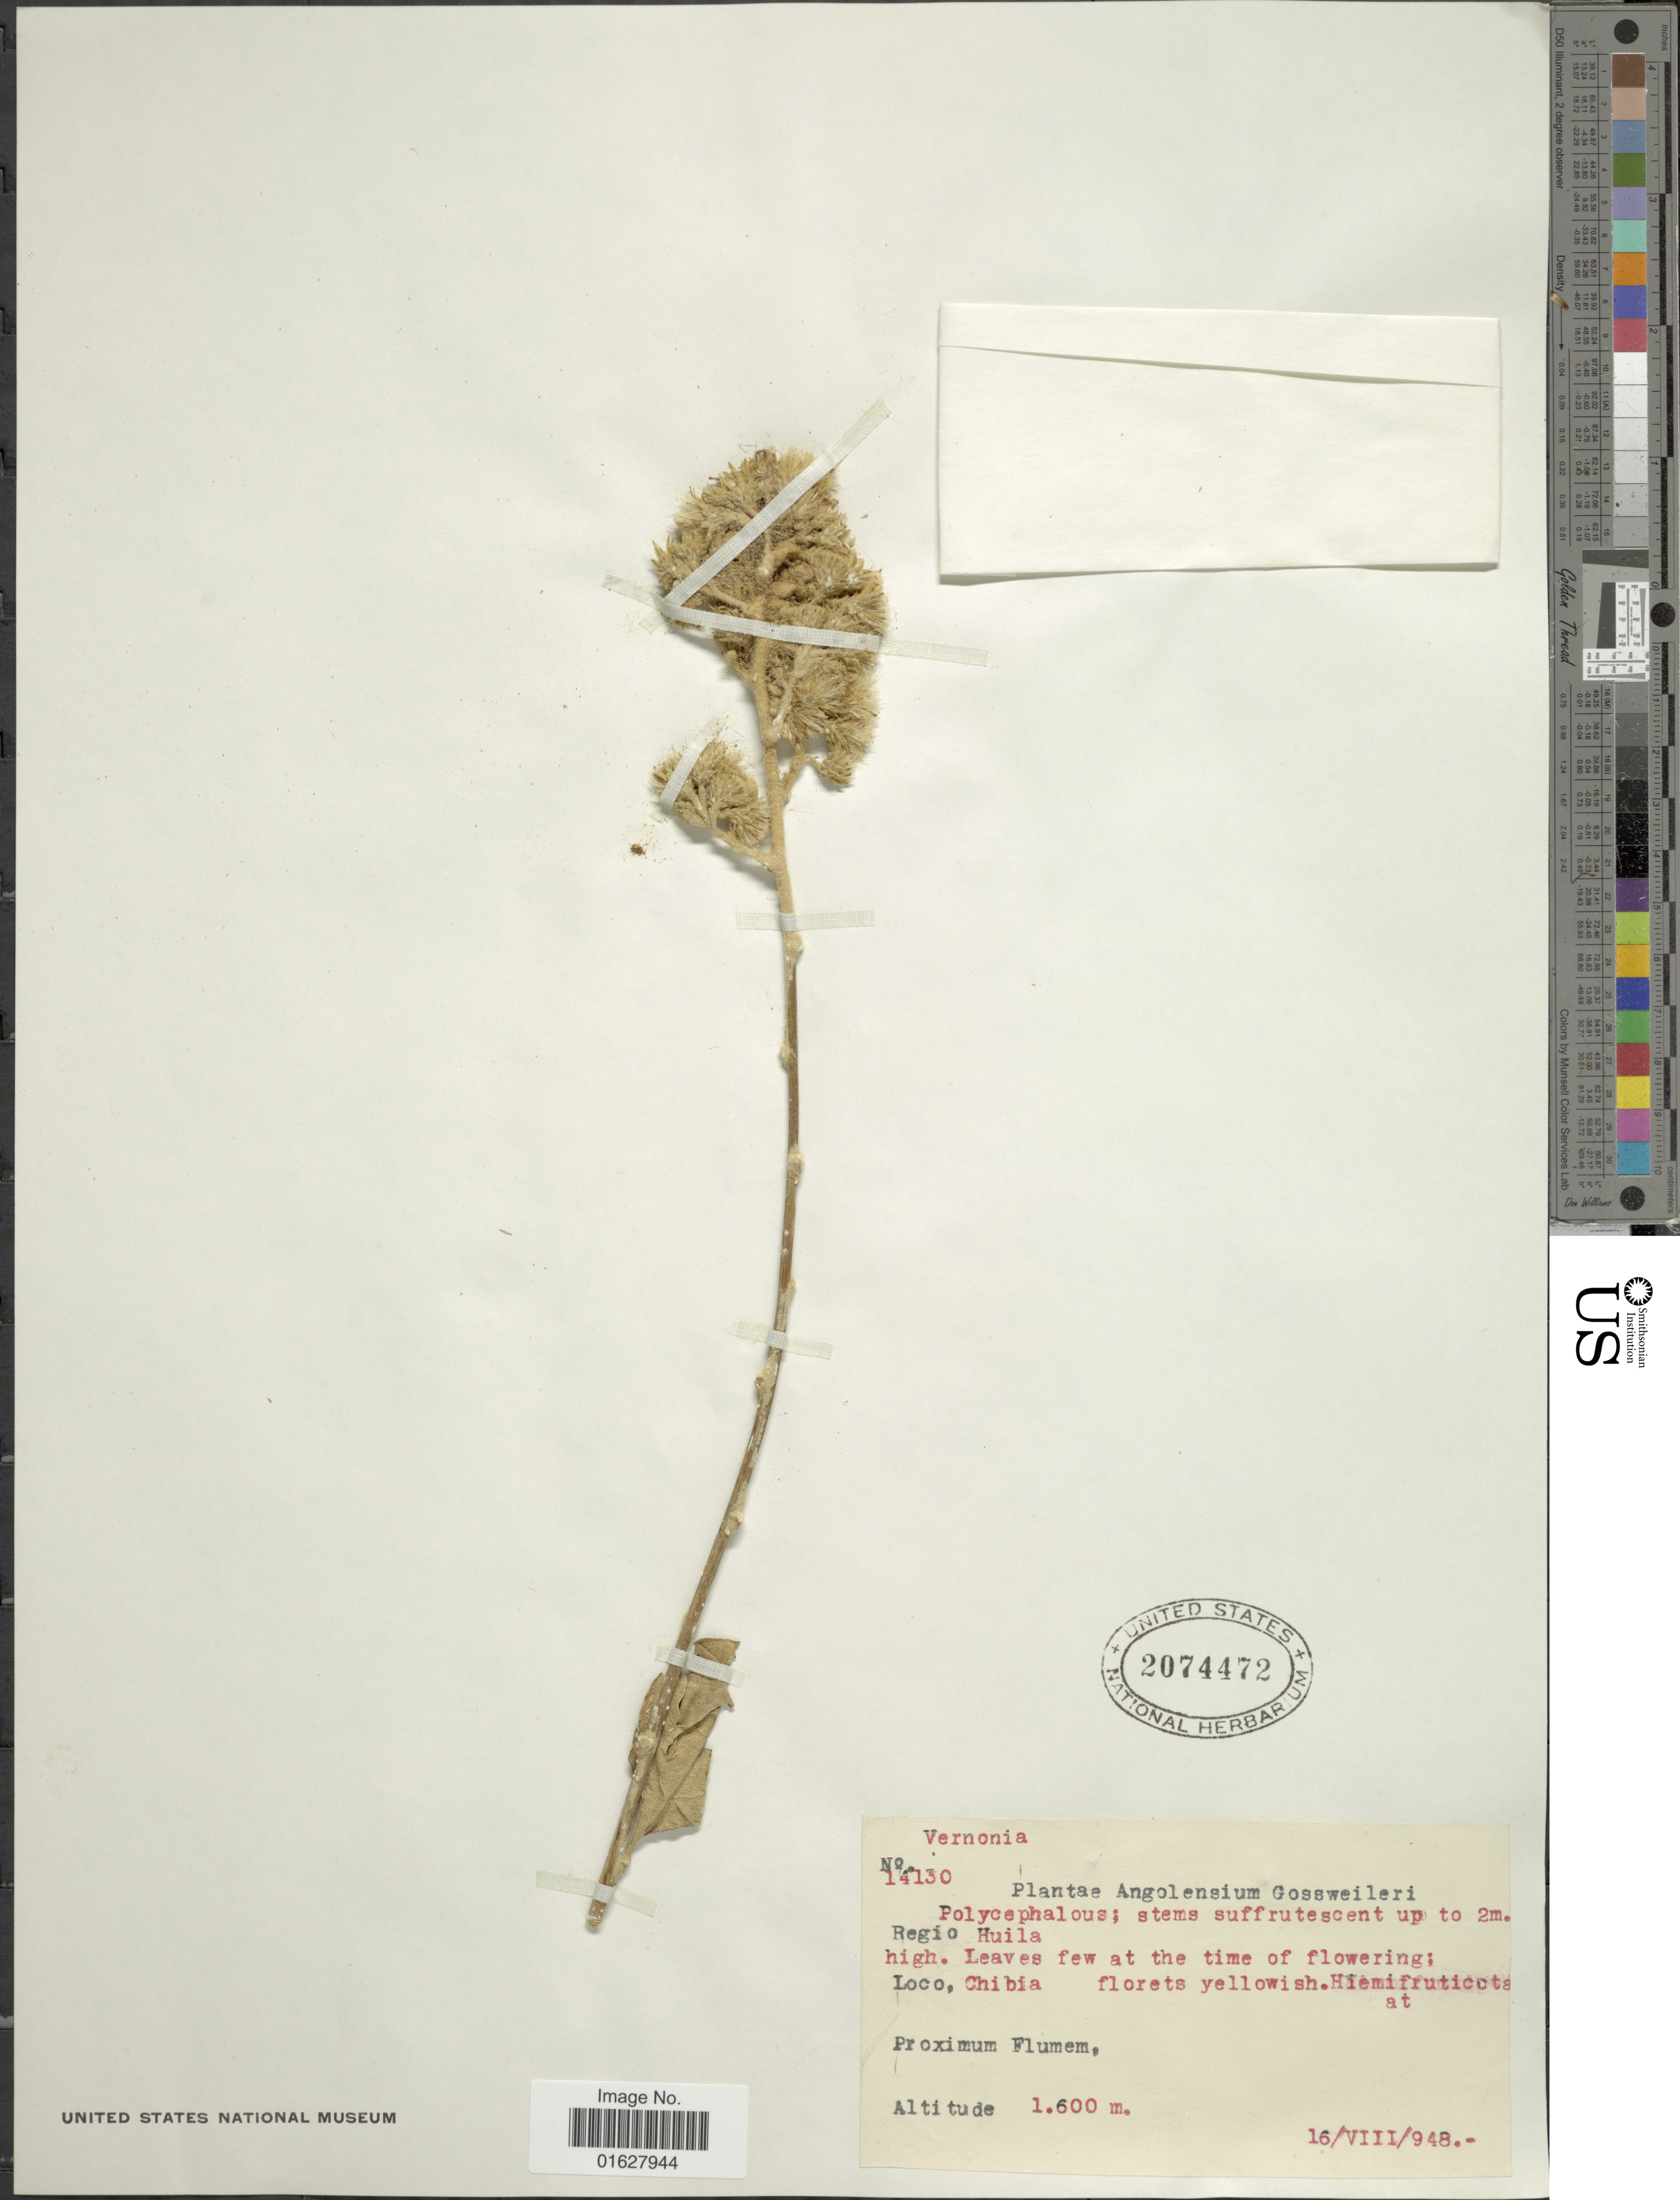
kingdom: Plantae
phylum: Tracheophyta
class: Magnoliopsida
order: Asterales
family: Asteraceae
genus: Vernonia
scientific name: Vernonia sp.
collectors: Gossweiler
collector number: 14130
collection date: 1948-08-16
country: Angola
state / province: Huila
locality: Regio. Huila. Loco, Chibia florets yellowish.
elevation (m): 1600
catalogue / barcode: US 2074472